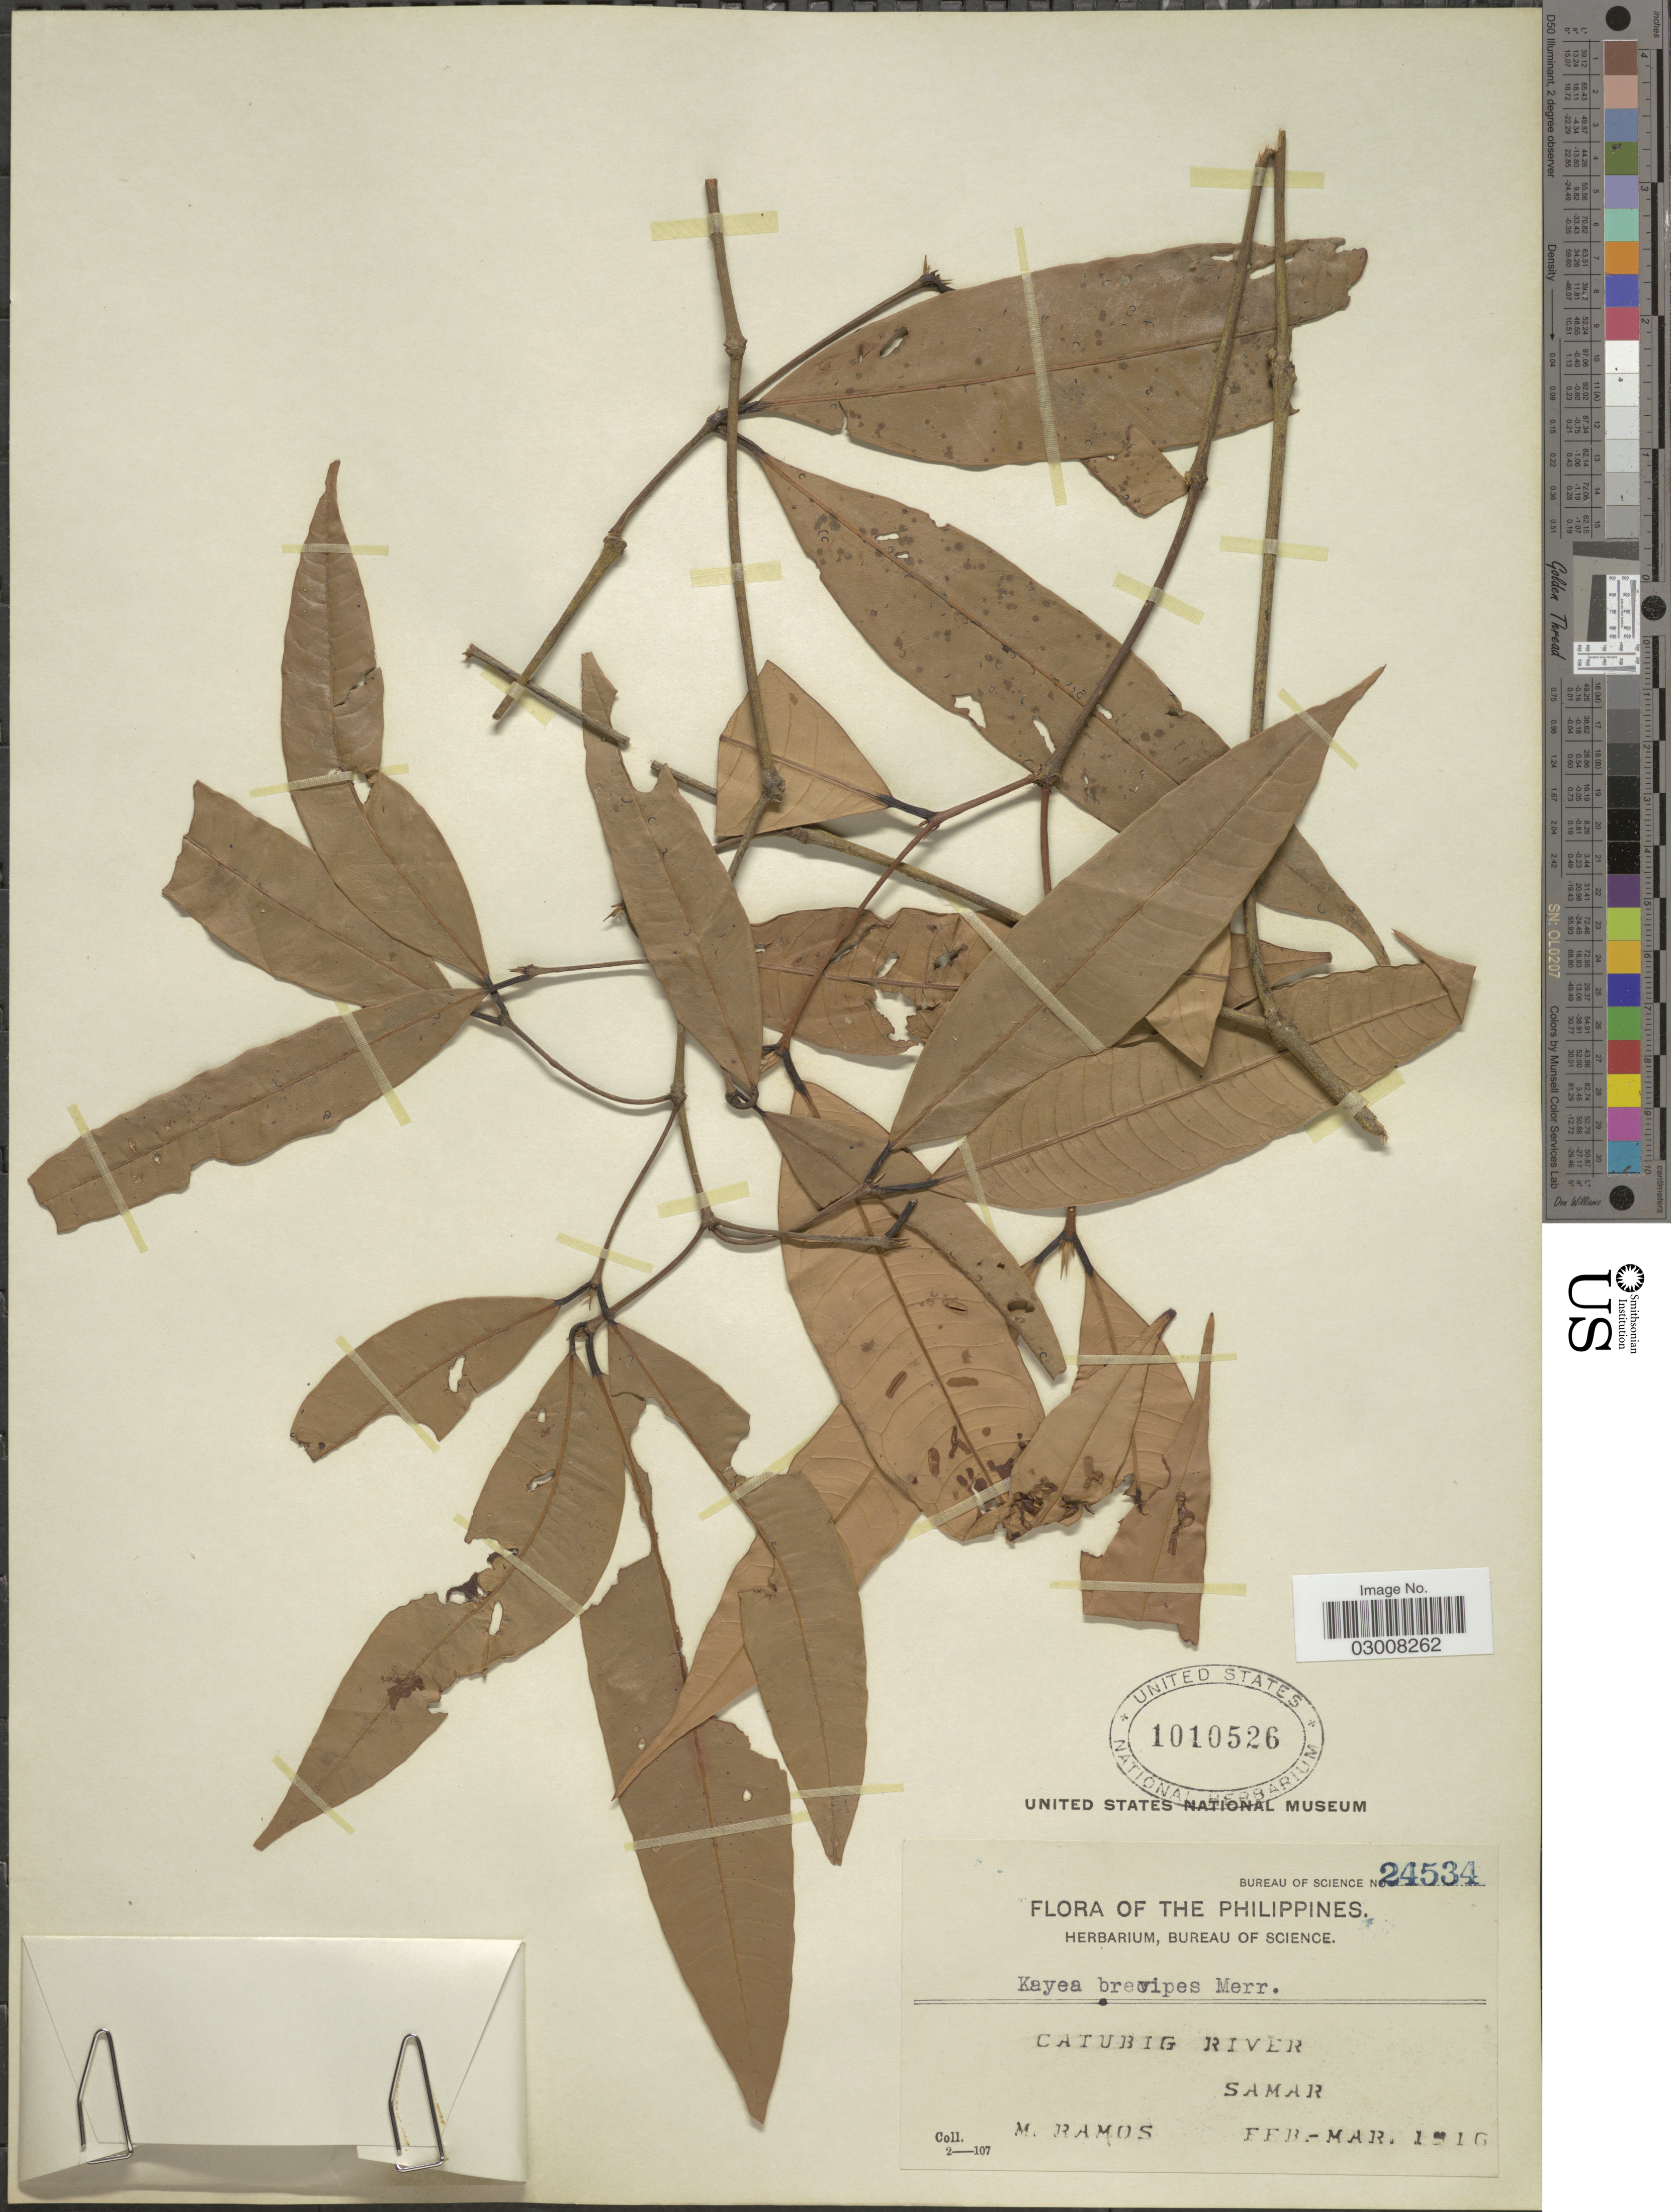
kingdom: Plantae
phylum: Tracheophyta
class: Magnoliopsida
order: Malpighiales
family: Calophyllaceae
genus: Kayea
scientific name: Kayea brevipes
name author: Merr.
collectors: M. Ramos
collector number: Bureau of Science 24534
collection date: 1916-02/1916-03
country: Philippines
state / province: Eastern Visayas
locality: Catubig River, Samar.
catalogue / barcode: US 1010526